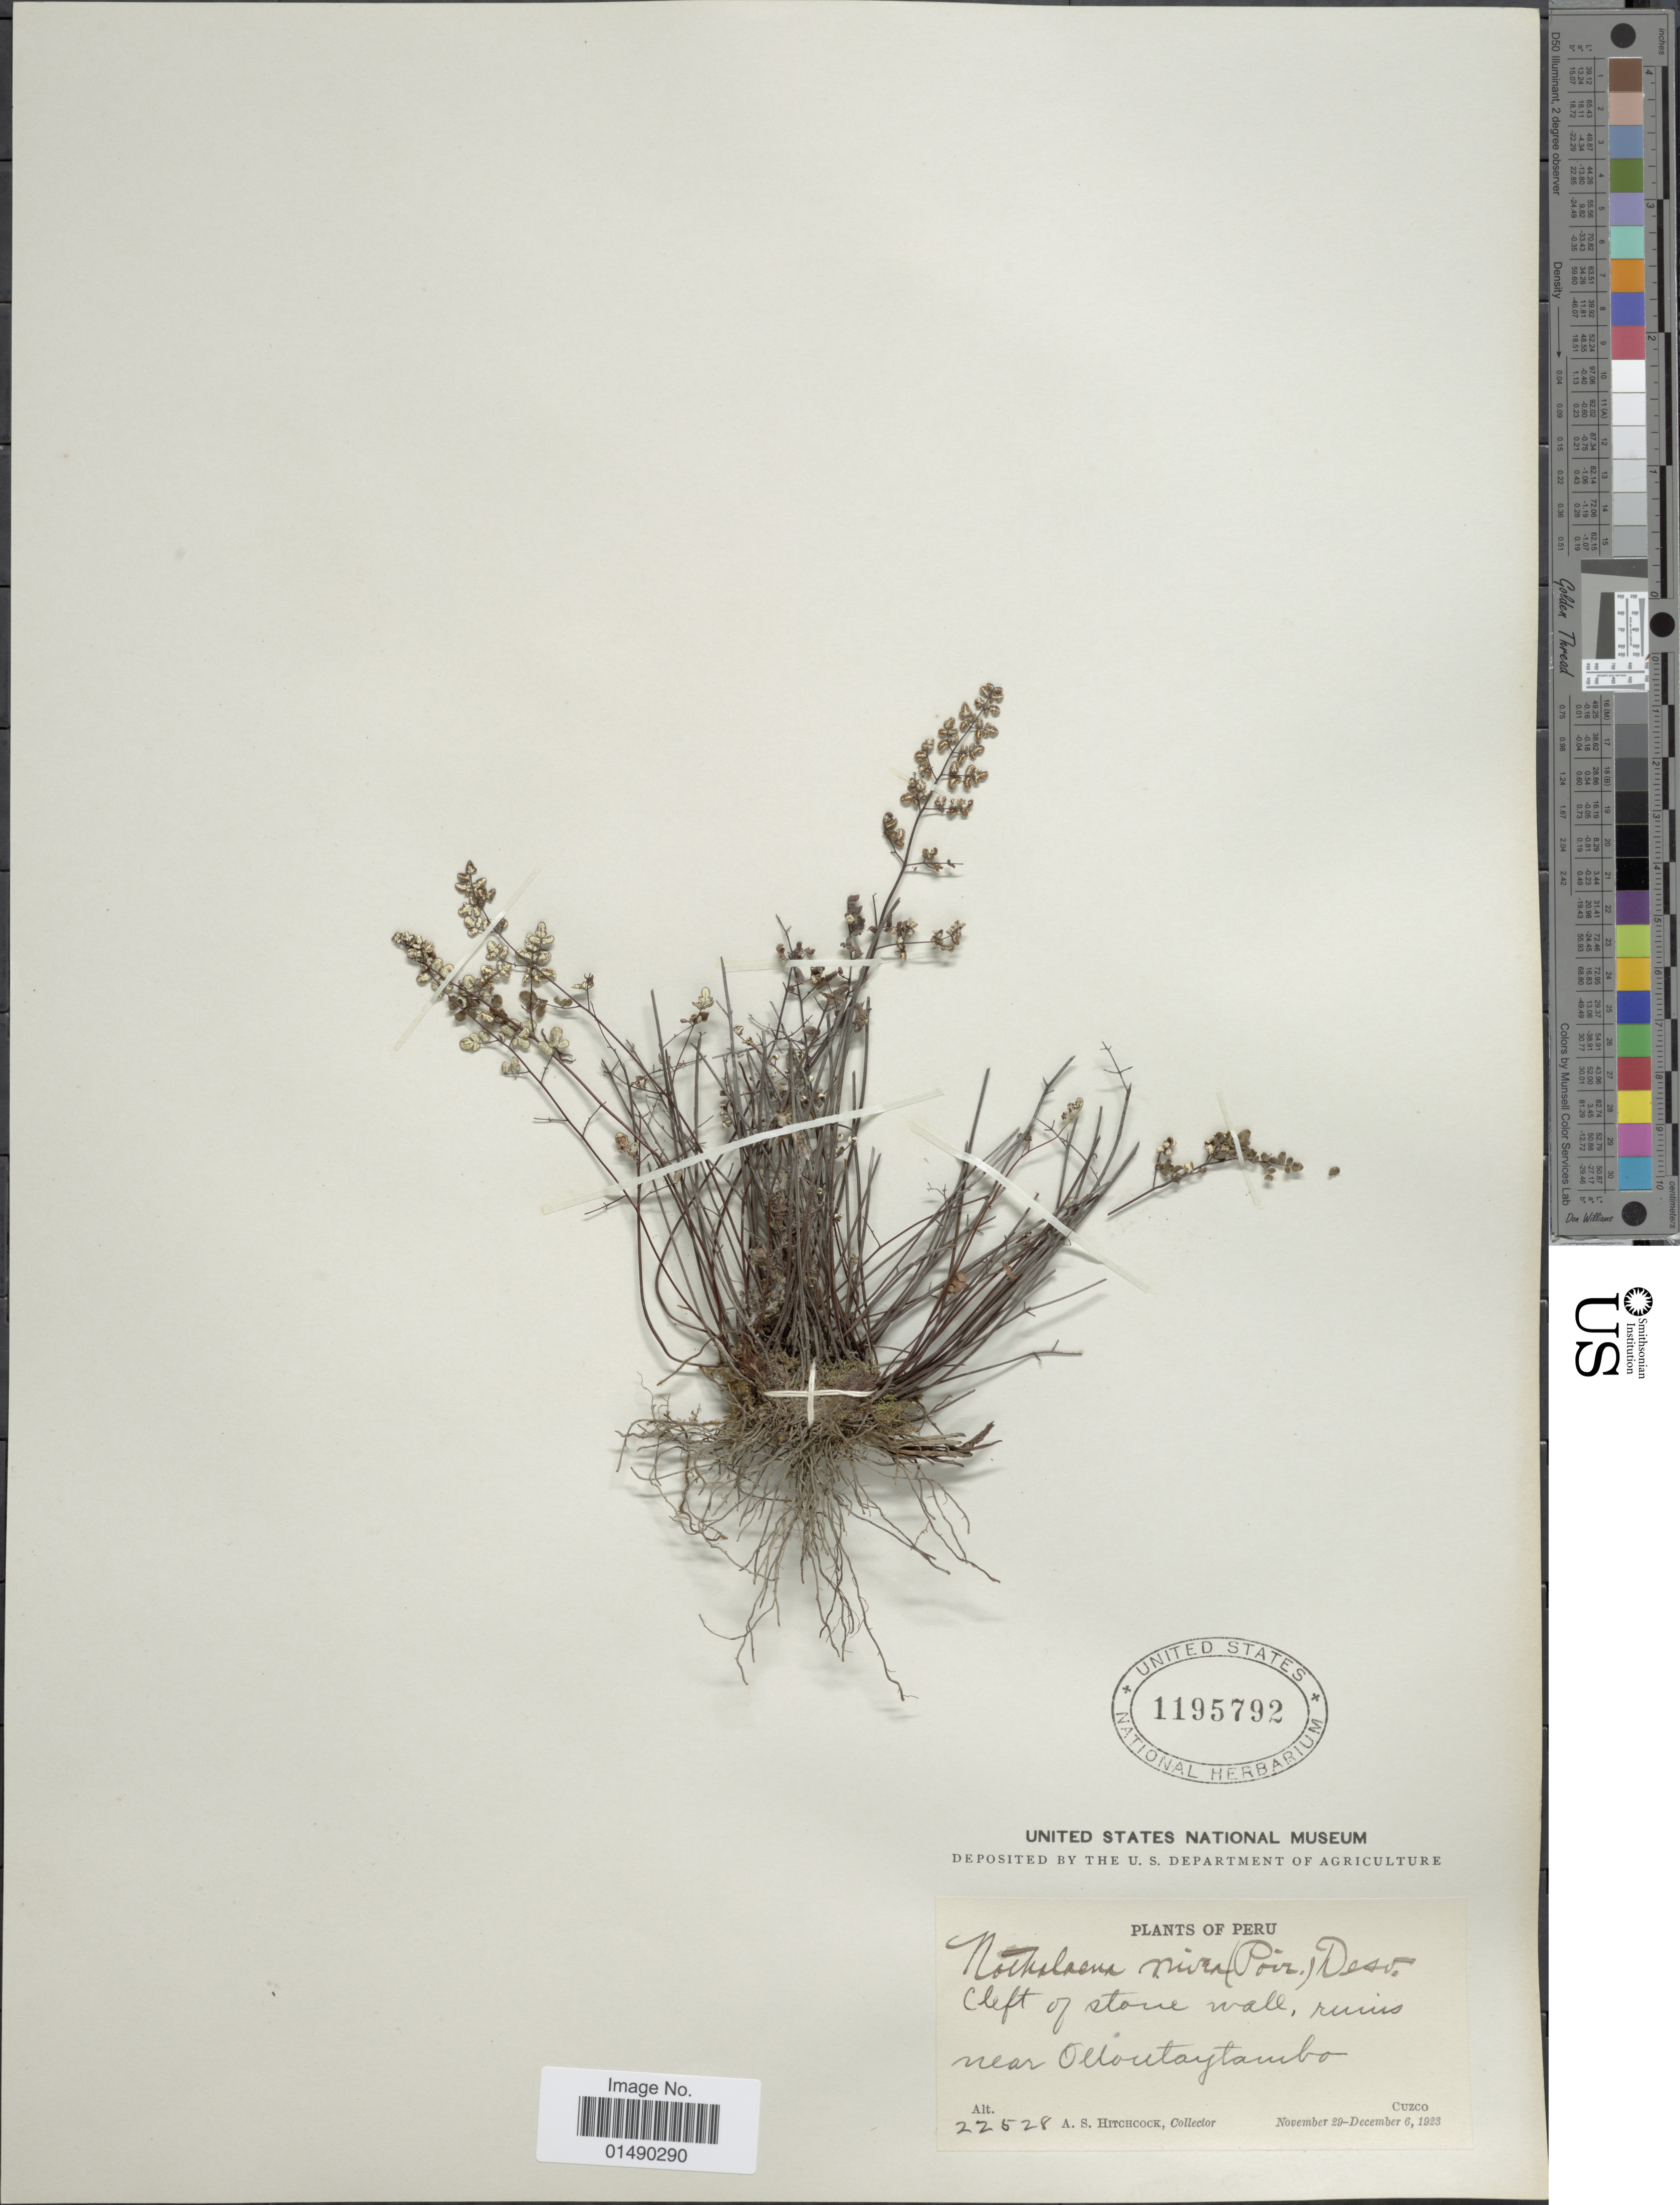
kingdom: Plantae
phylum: Tracheophyta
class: Polypodiopsida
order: Polypodiales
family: Pteridaceae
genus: Argyrochosma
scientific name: Argyrochosma nivea var. nivea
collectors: A. S. Hitchcock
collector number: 22528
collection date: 1923-11-29/1923-12-06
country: Peru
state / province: Cusco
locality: Peru, near Olloutaytambo, Cuzco.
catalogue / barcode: US 1195792